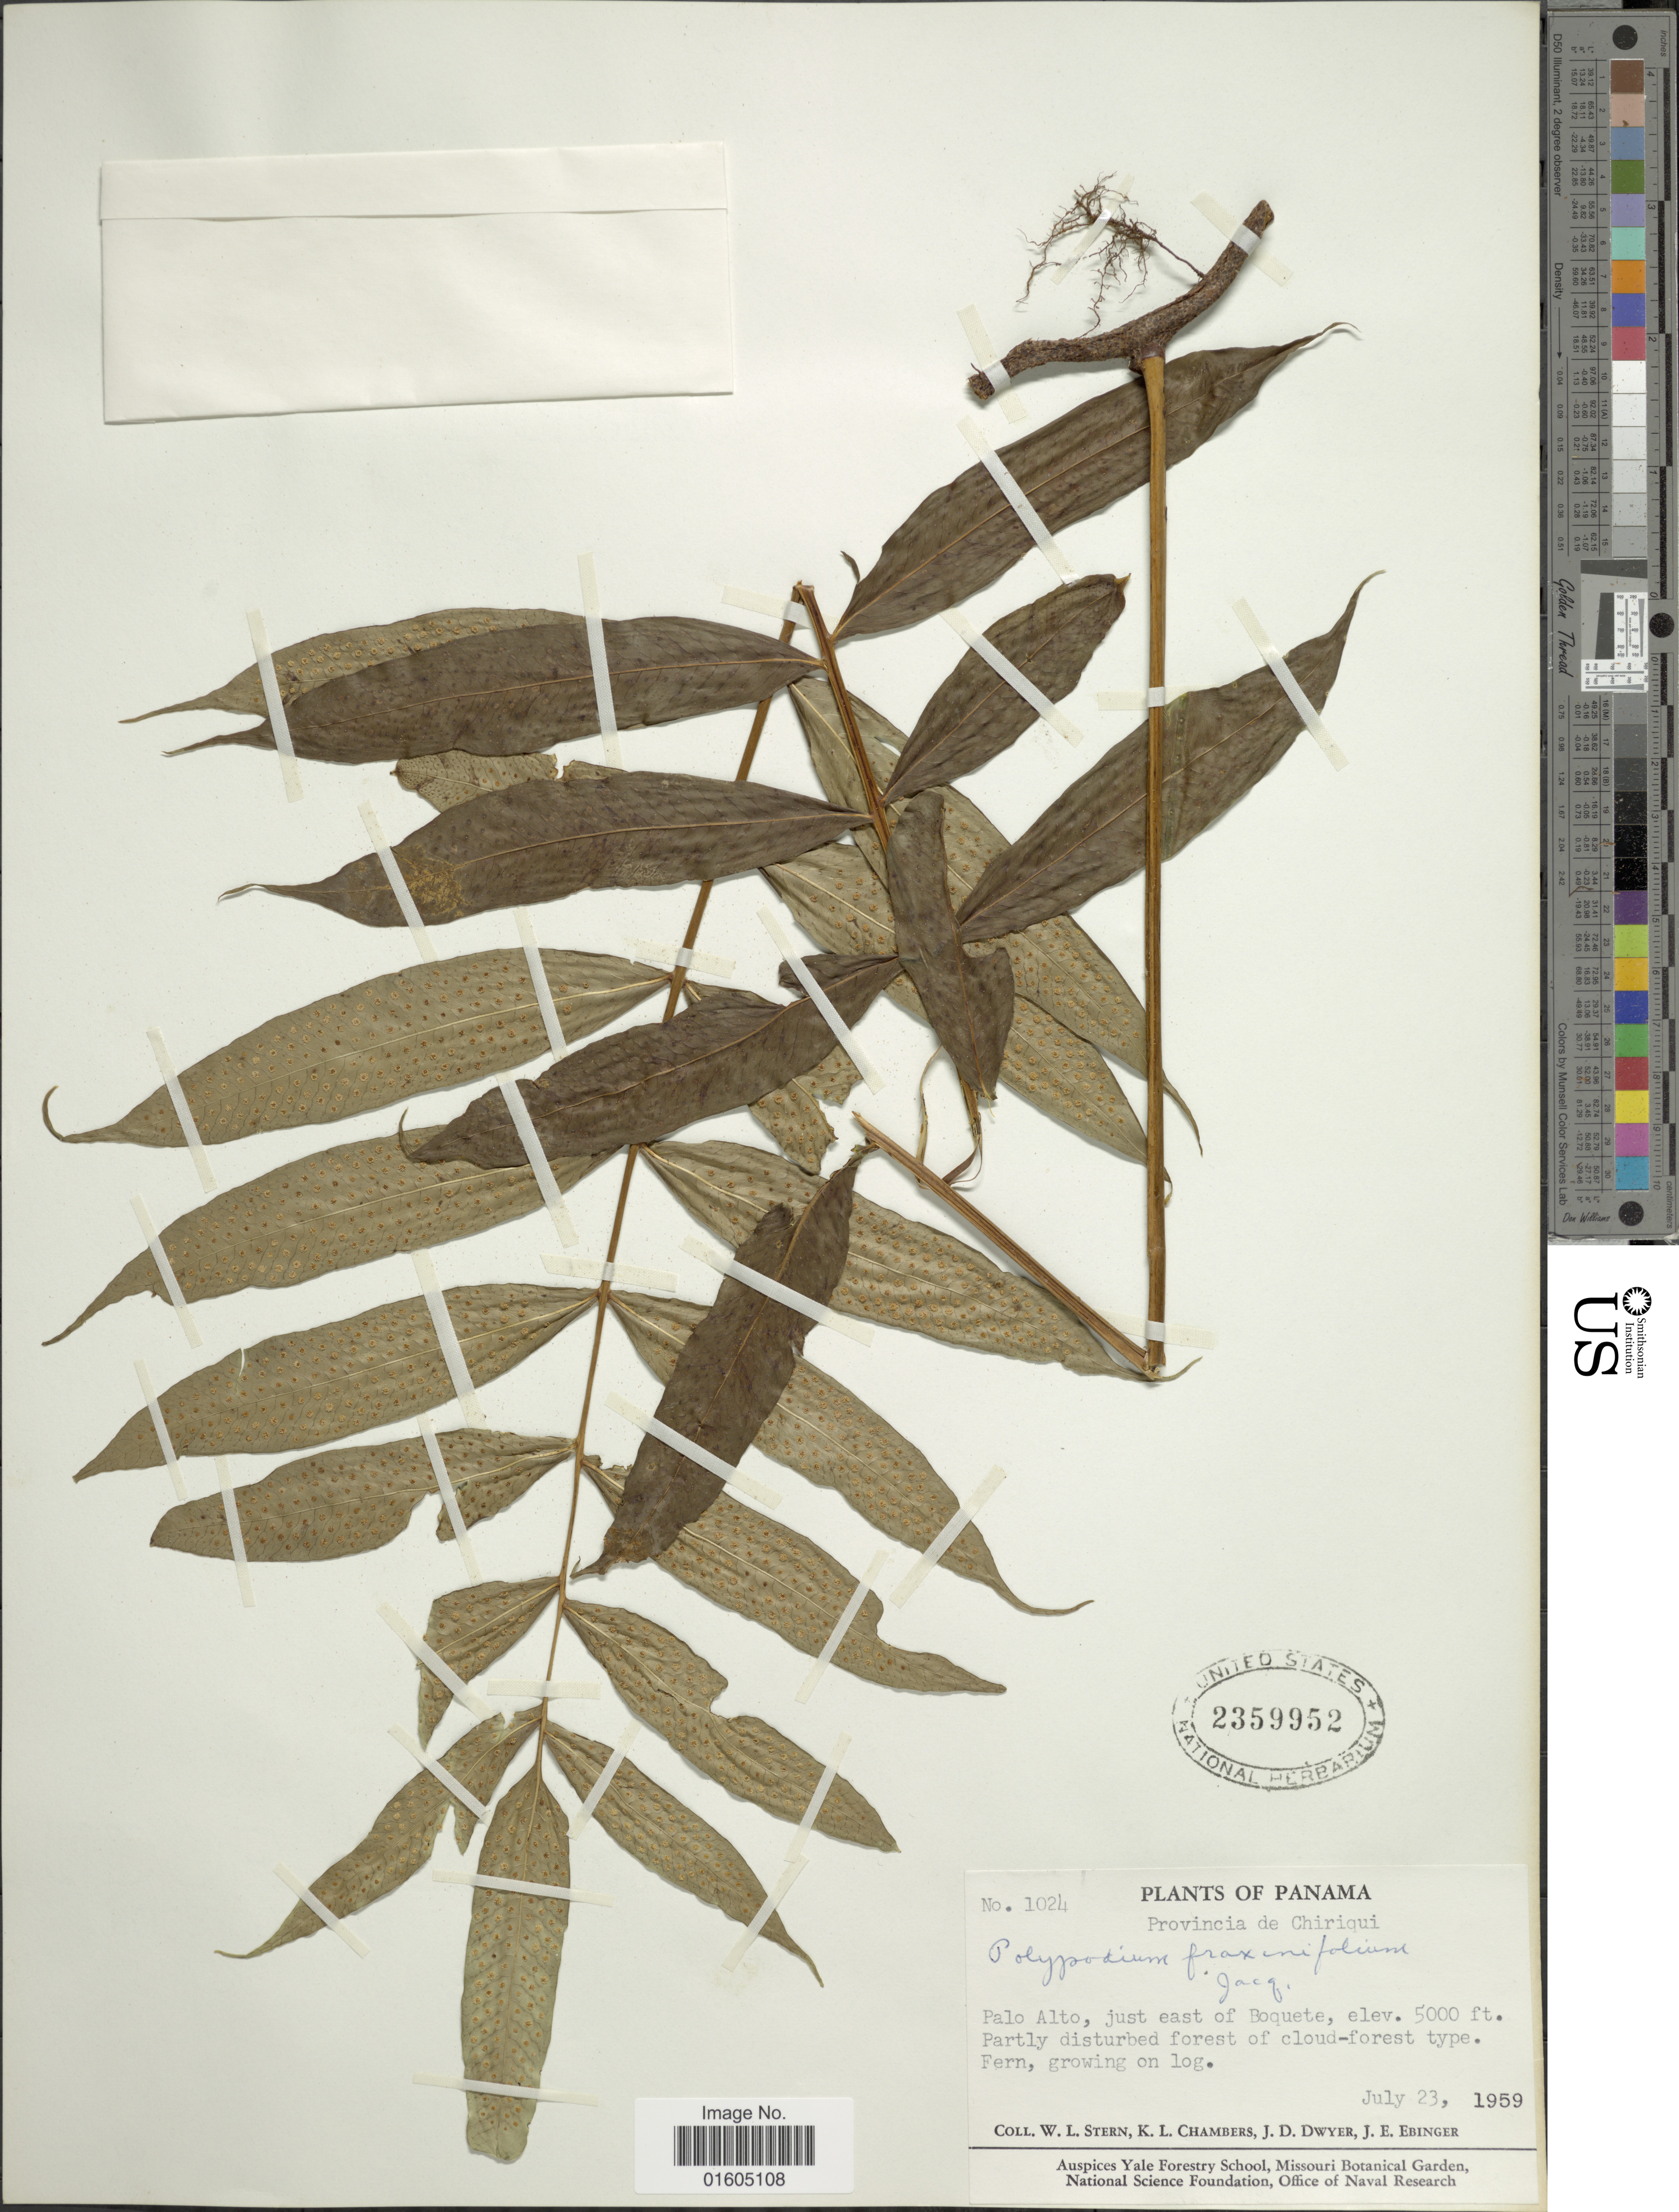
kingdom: Plantae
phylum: Tracheophyta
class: Polypodiopsida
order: Polypodiales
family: Polypodiaceae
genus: Serpocaulon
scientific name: Serpocaulon fraxinifolium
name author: (Jacq.) A.R. Sm.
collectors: W. L. Stern, K. Chambers, J. D. Dwyer & J. Ebinger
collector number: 1024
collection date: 1959-07-23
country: Panama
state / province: Chiriqui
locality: Panama. Provincia de Chiriqui. Palo Alto, just wast of Boquete. Partly disturbed forest of cloud-forest type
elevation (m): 1524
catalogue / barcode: US 2359952